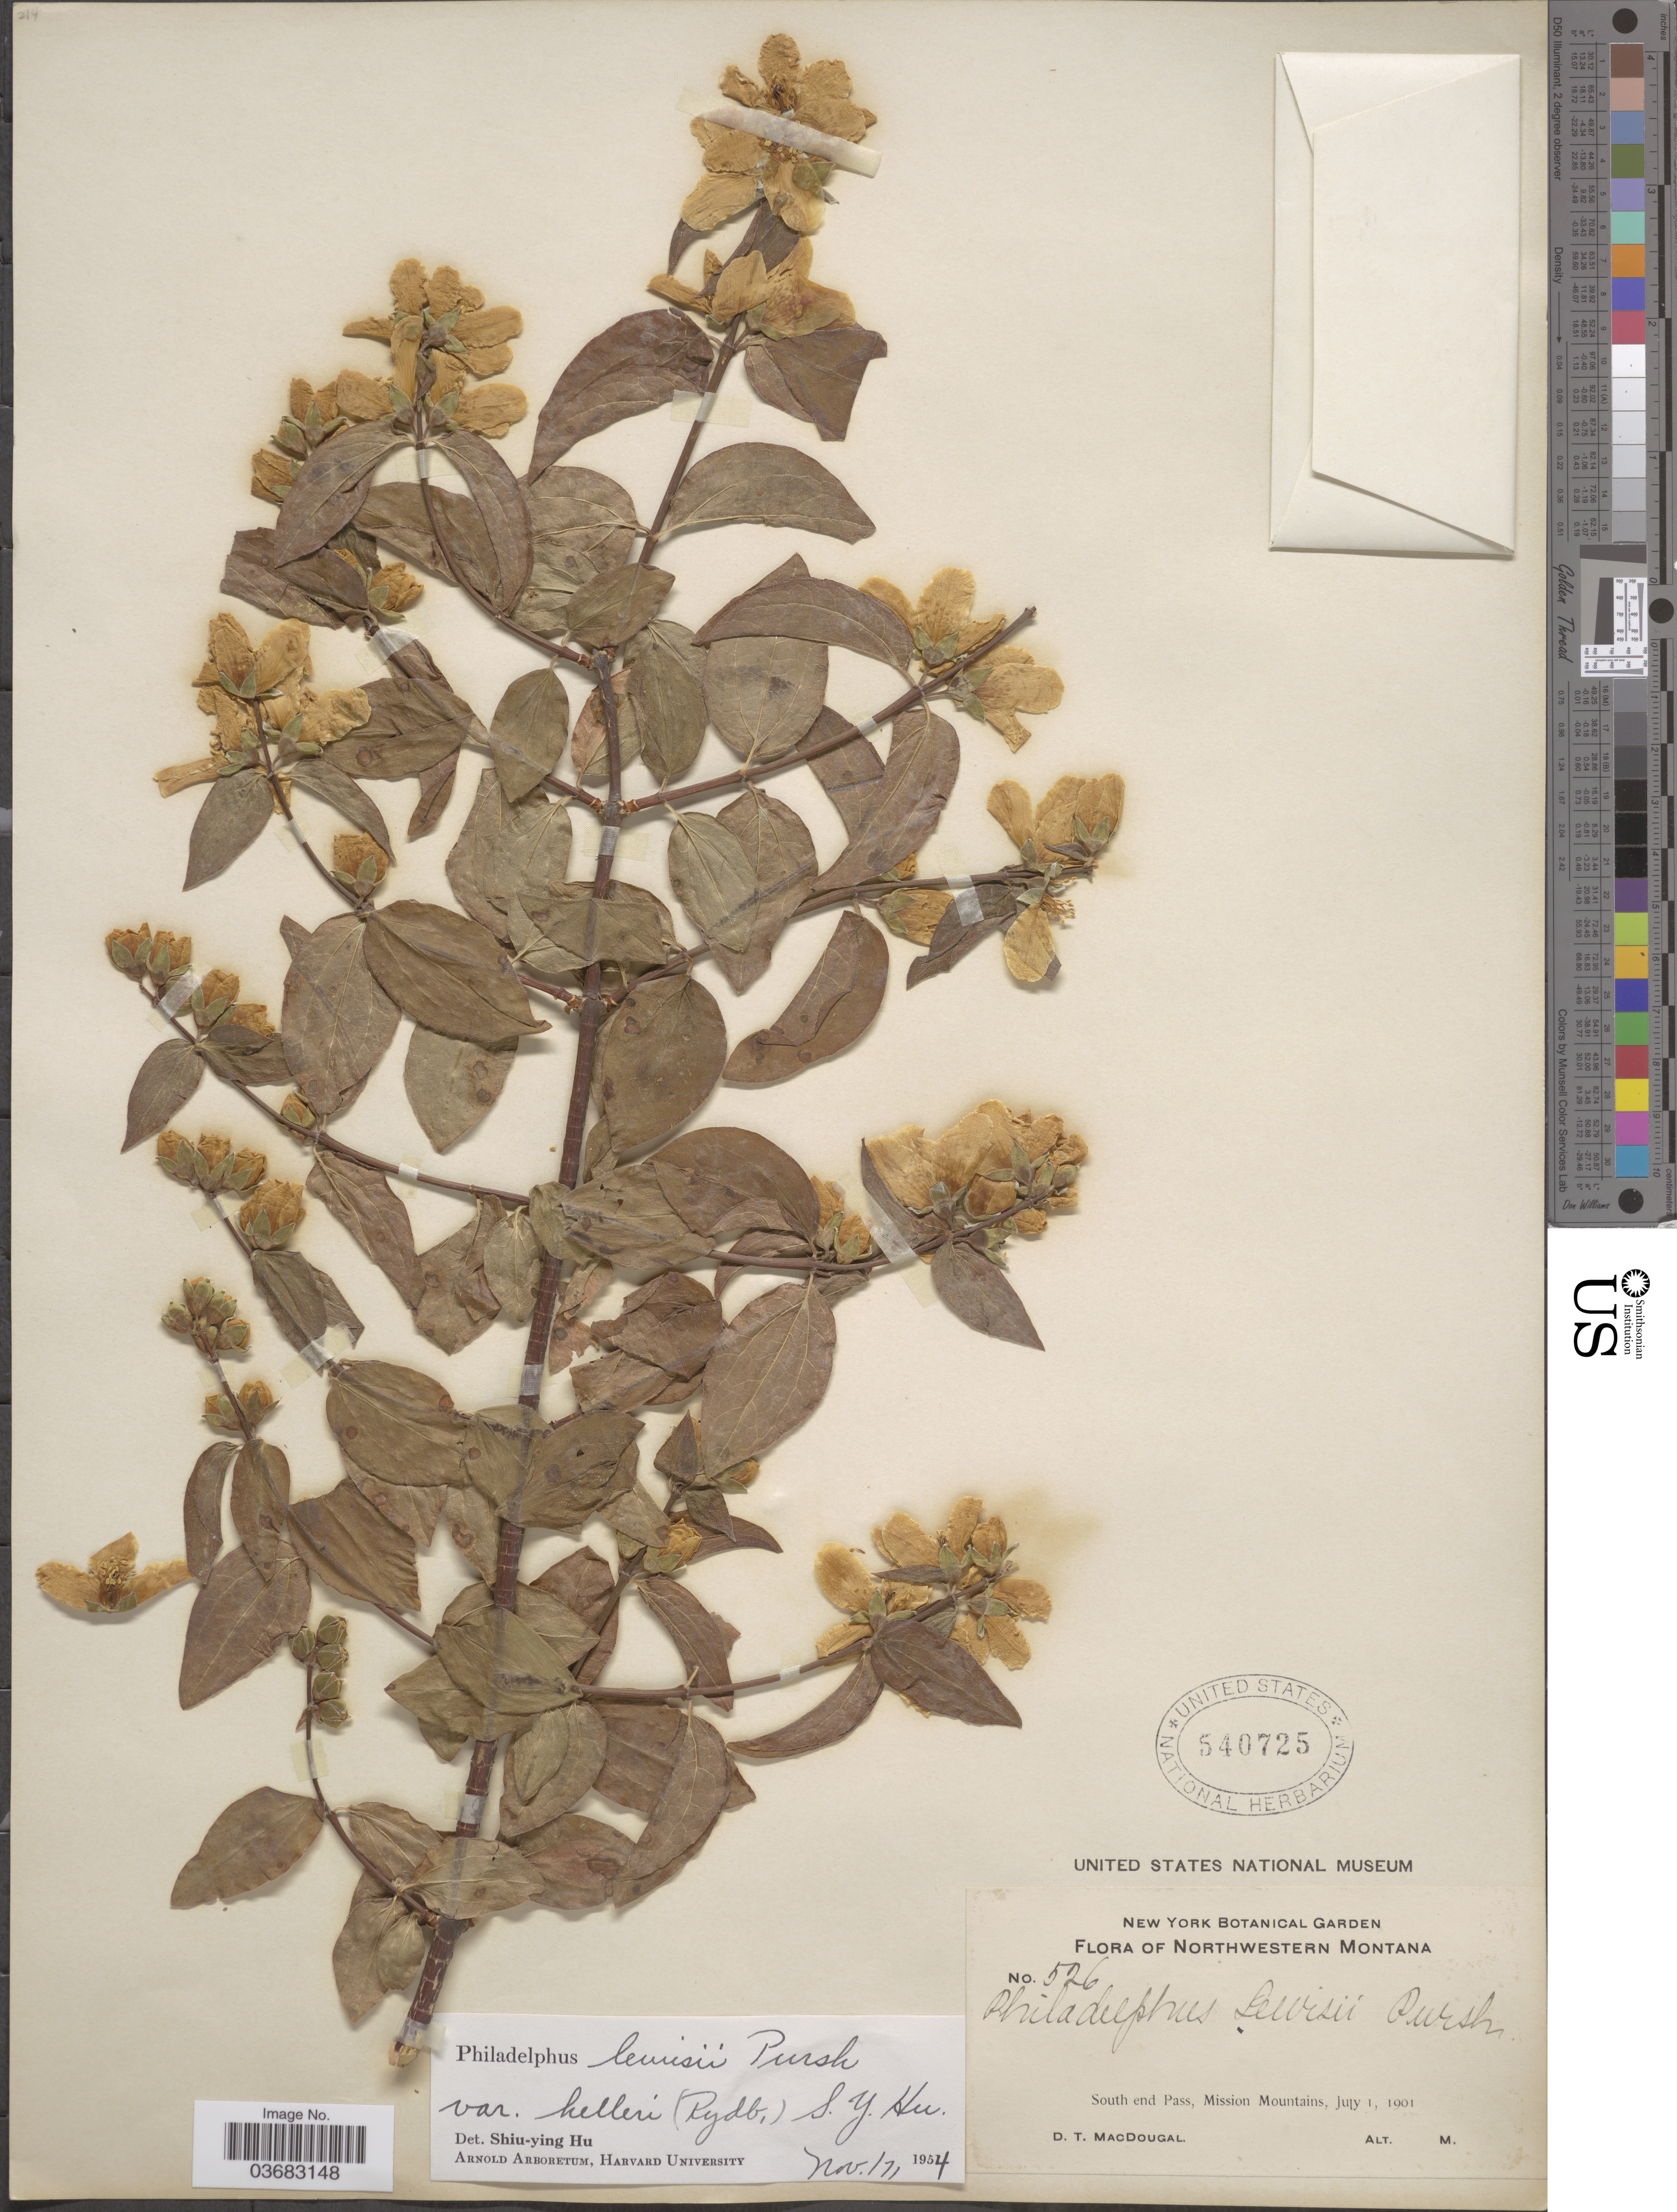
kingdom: Plantae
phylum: Tracheophyta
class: Magnoliopsida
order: Cornales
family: Hydrangeaceae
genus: Philadelphus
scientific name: Philadelphus lewisii var. helleri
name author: (Rydb.) S.Y. Hu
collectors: D. T. MacDougal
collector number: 526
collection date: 1901-07-01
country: United States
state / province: Montana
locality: Northwestern Montana. South end Pass, Mission Mountains.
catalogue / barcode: US 540725